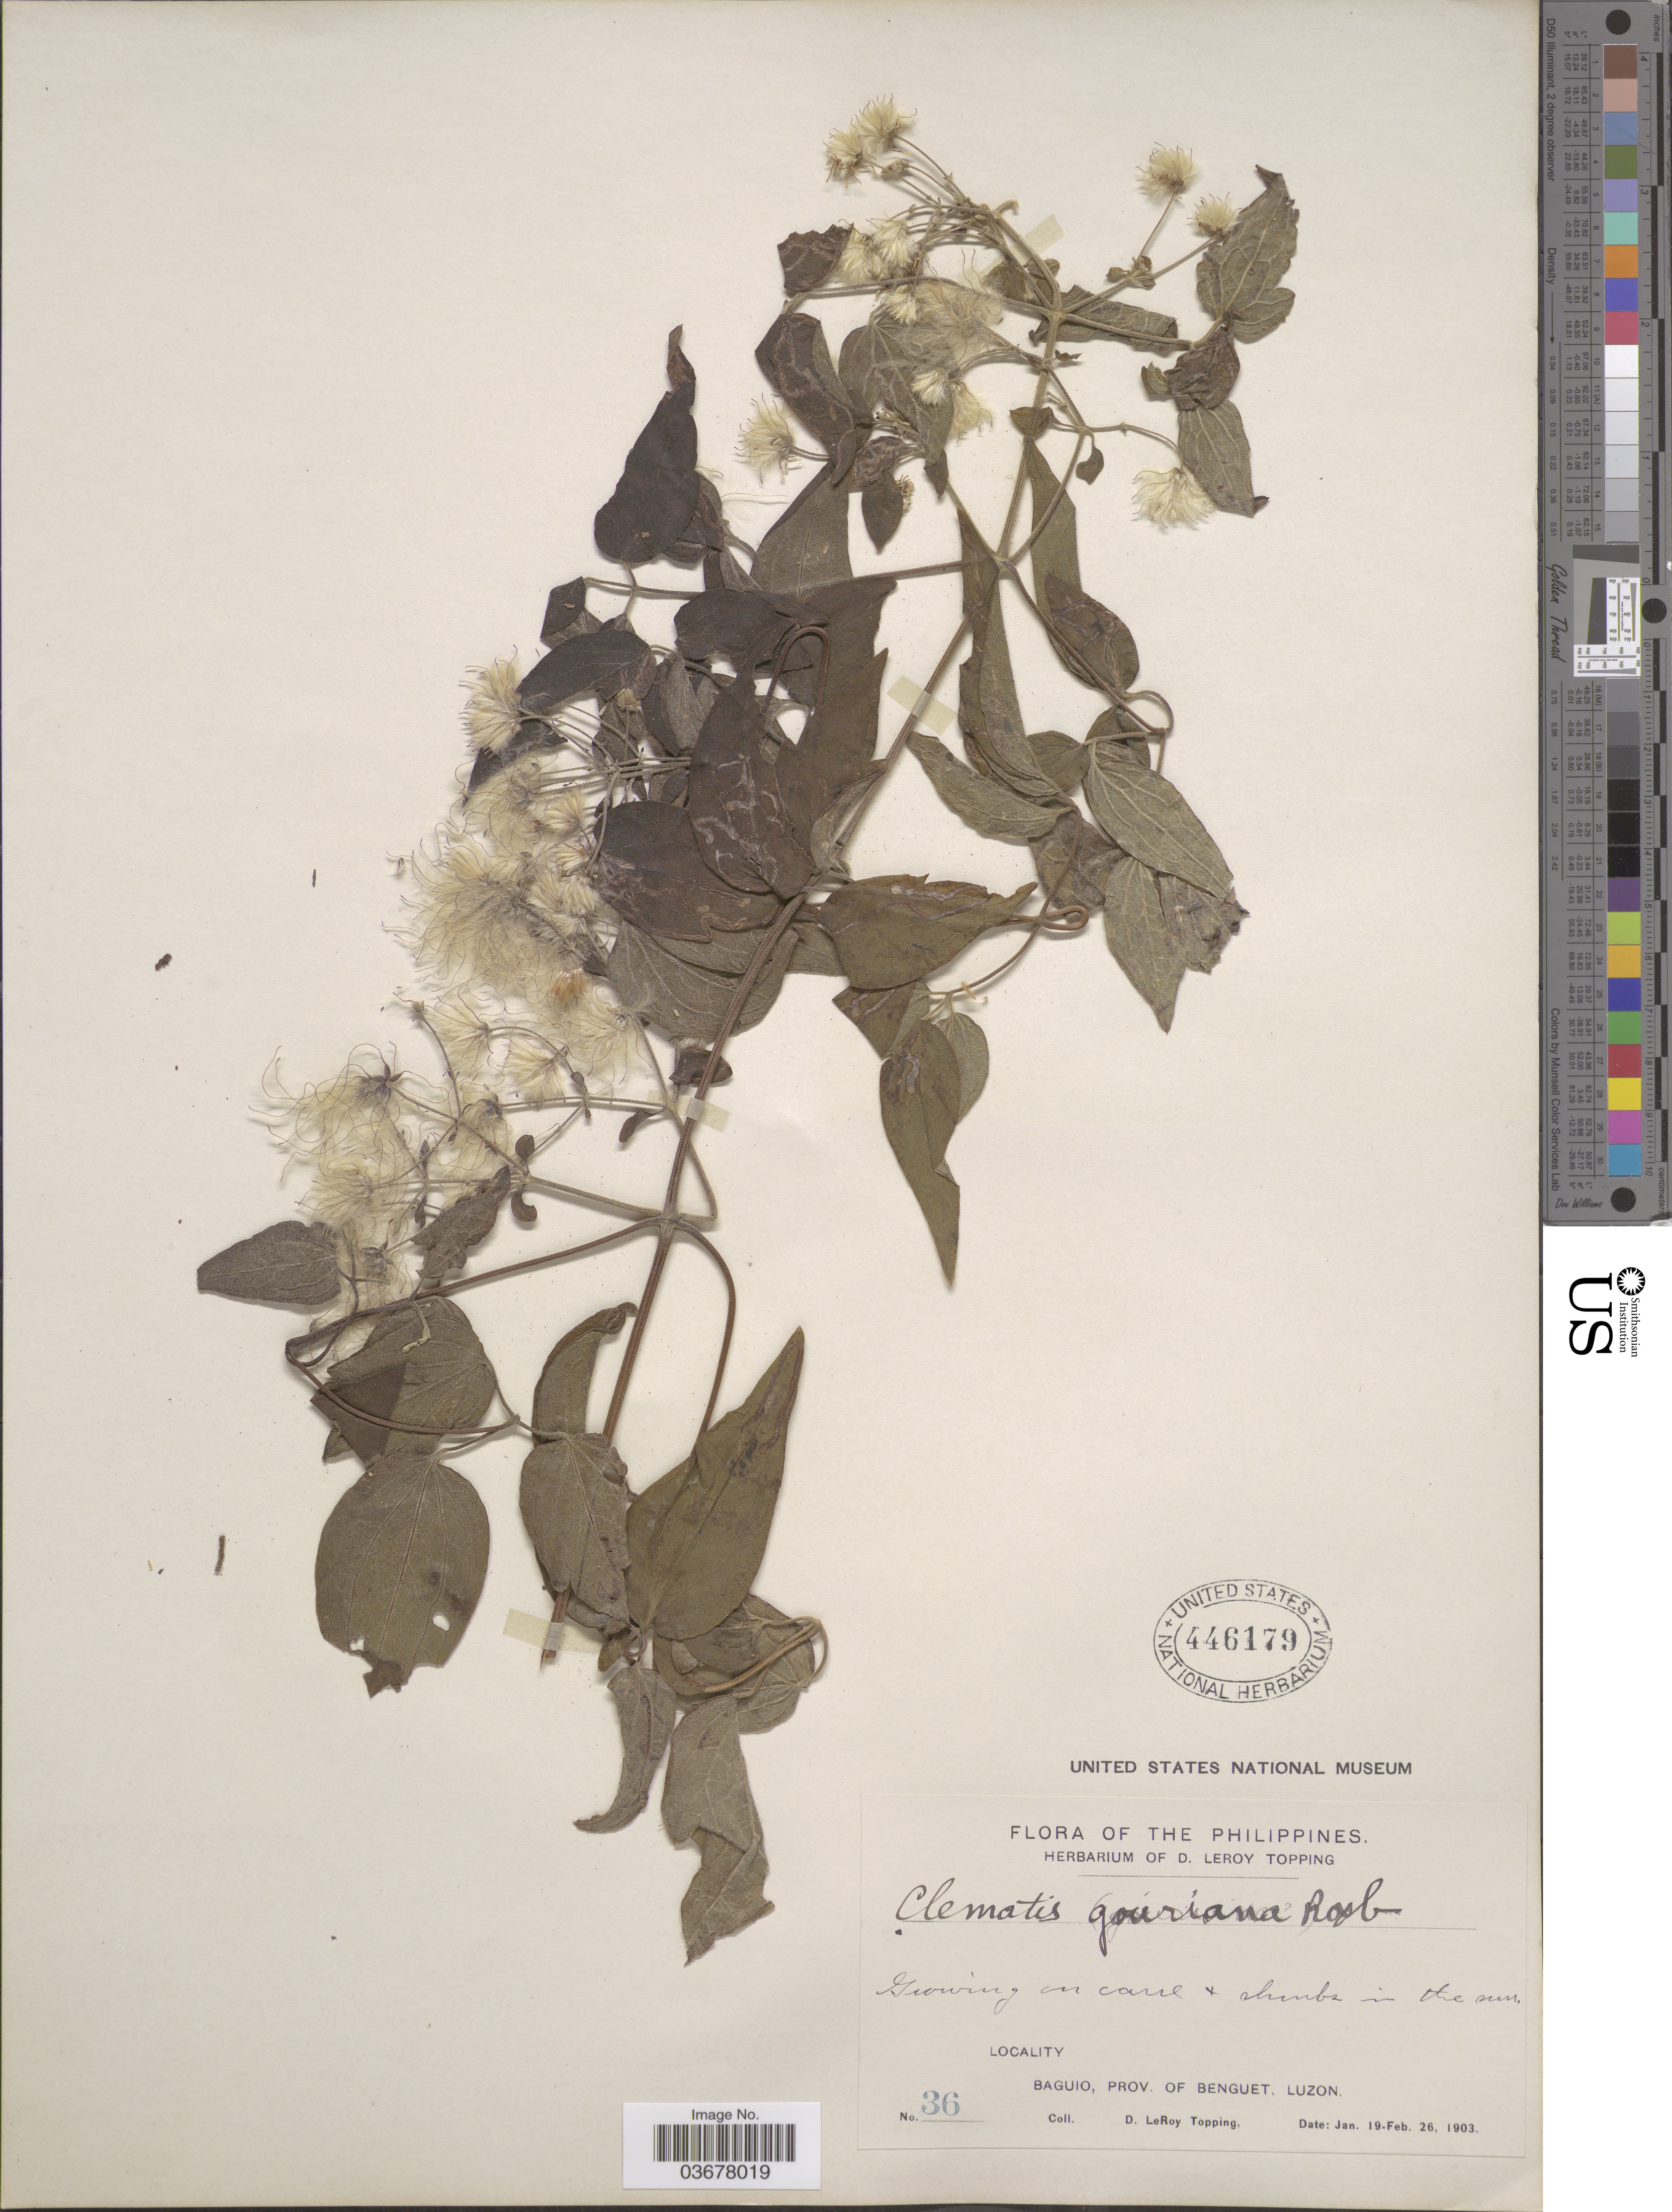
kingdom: Plantae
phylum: Tracheophyta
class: Magnoliopsida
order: Ranunculales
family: Ranunculaceae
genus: Clematis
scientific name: Clematis gouriana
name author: Roxb. ex DC.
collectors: D. L. Topping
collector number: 36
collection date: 1903-01-19/1903-02-26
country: Philippines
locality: Baguio, Prov. of Benguet, Luzon.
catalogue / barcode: US 446179